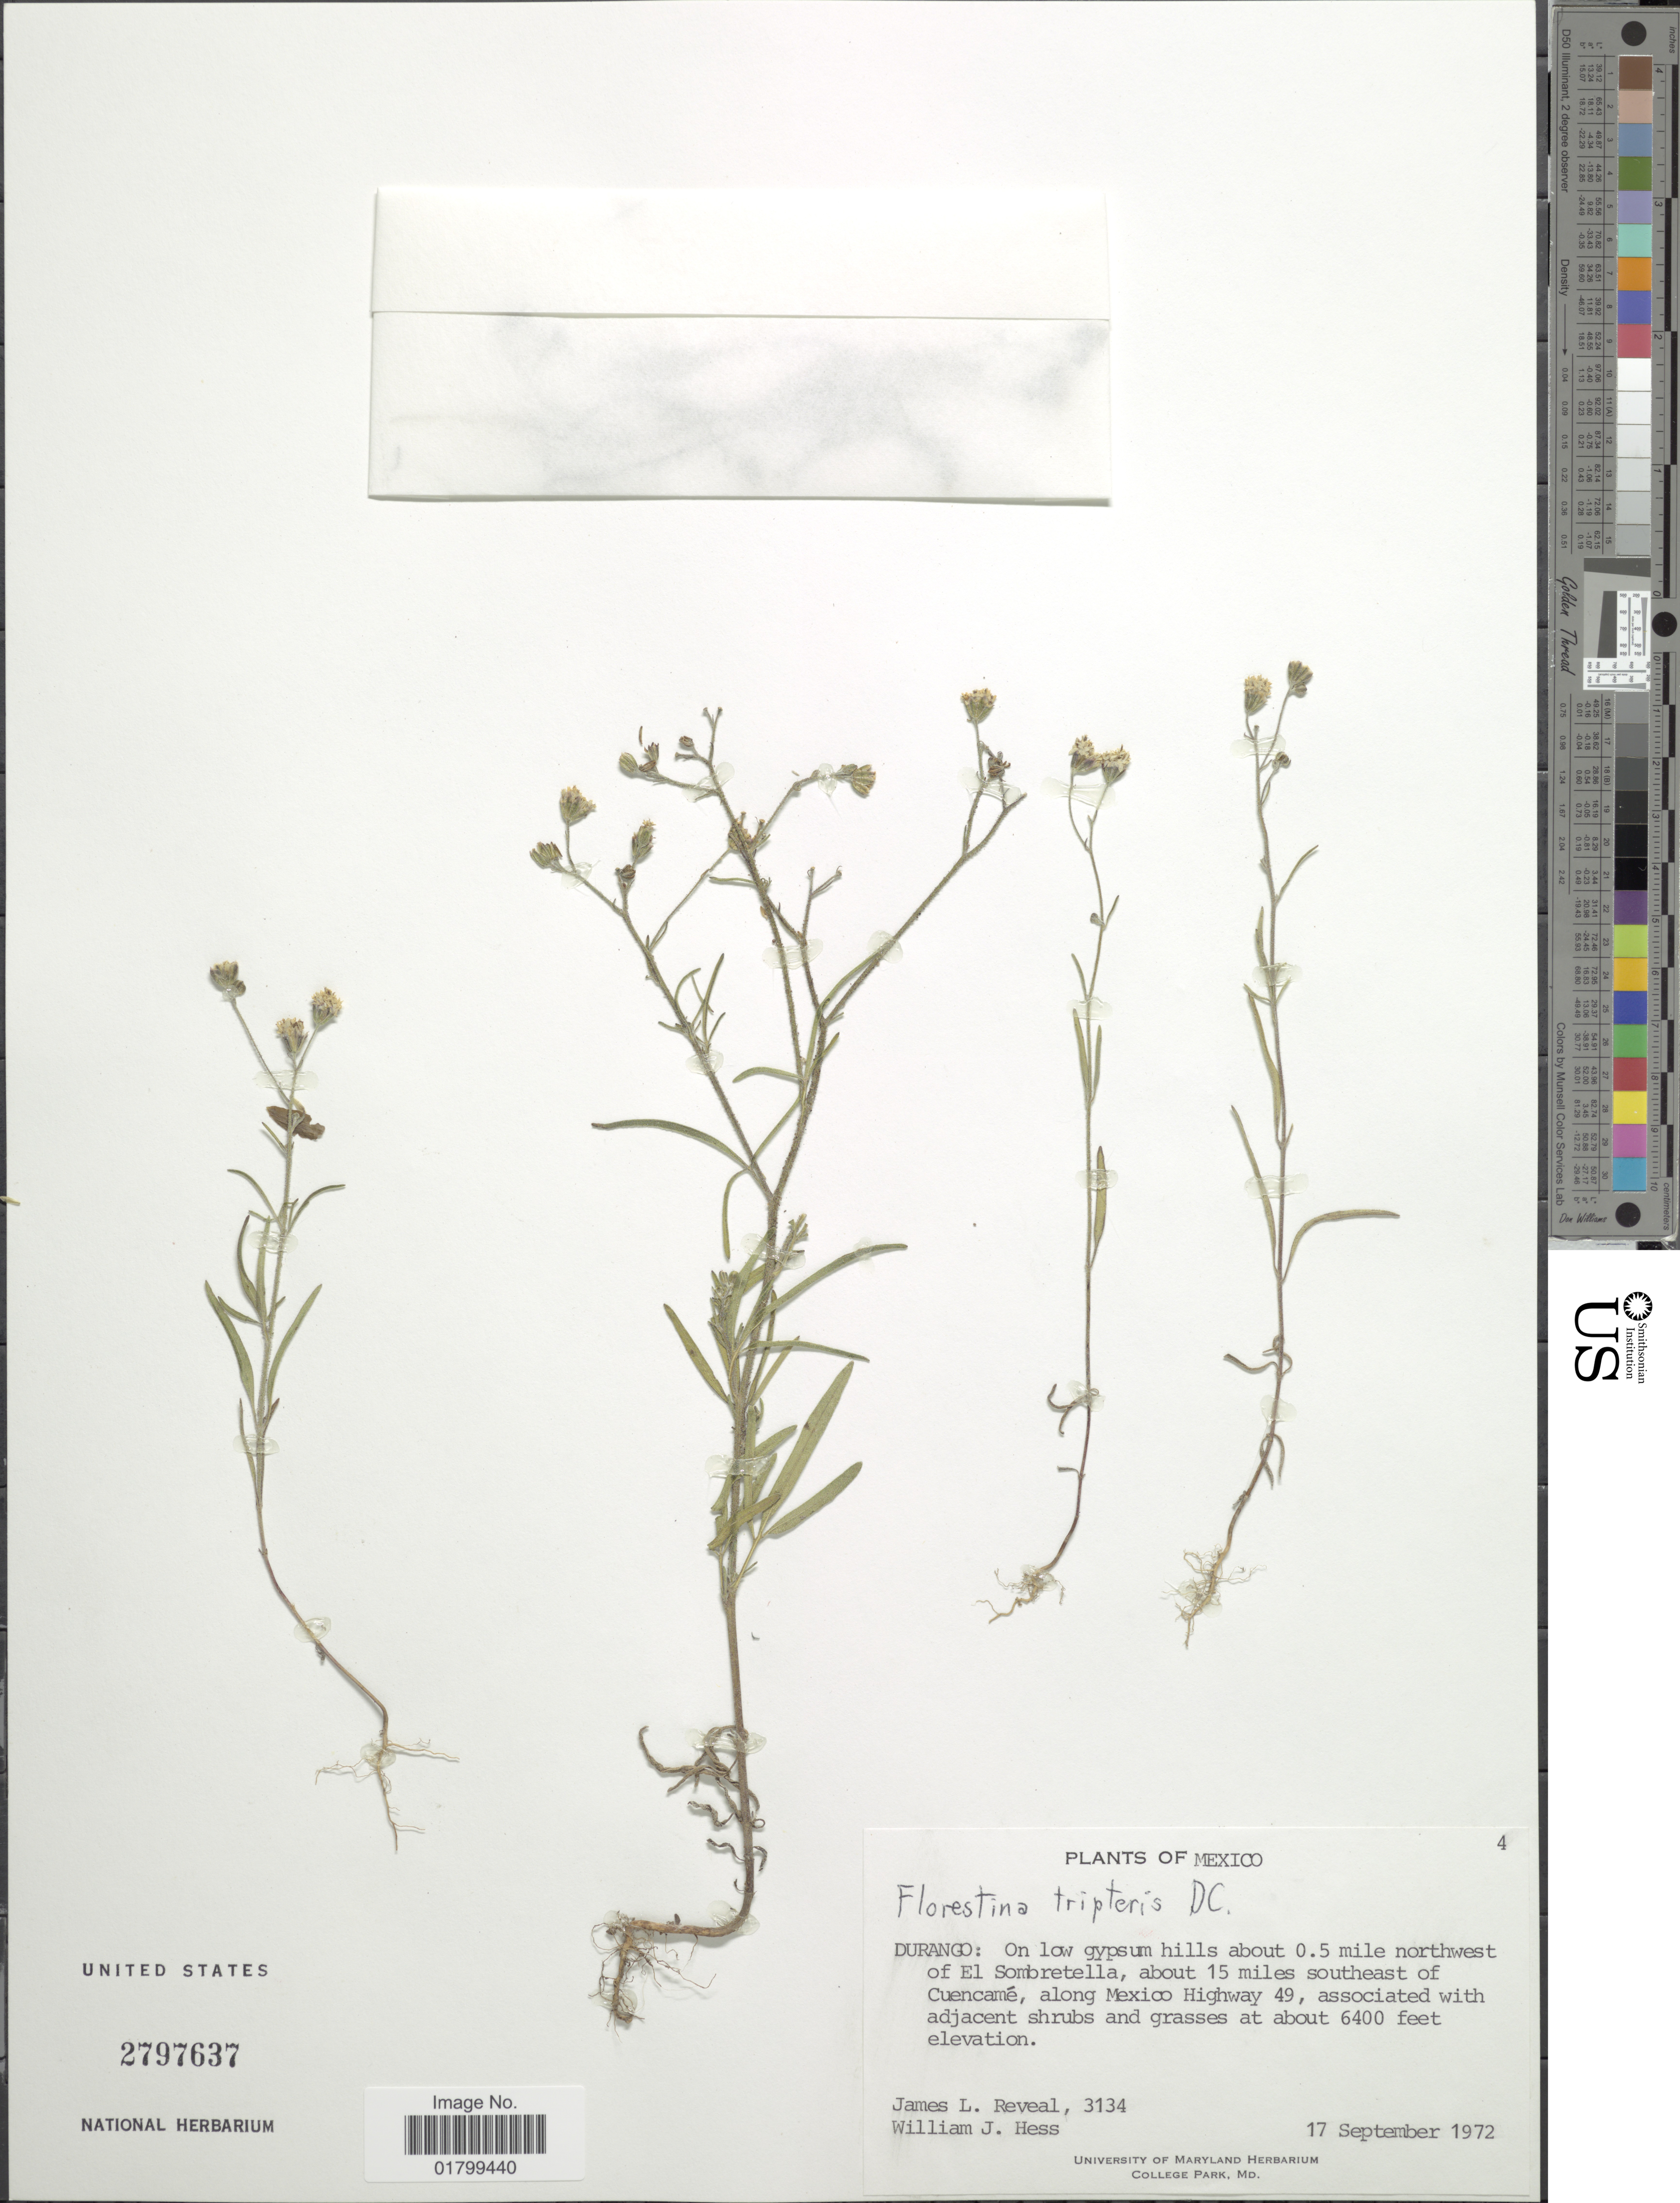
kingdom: Plantae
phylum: Tracheophyta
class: Magnoliopsida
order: Asterales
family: Asteraceae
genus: Florestina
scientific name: Florestina tripteris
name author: DC.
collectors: J. L. Reveal & W. Hess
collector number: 3134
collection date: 1972-09-17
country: Mexico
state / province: Durango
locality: About 0.5 mile northwest of El Sombretella, about 15 miles southeast of Cuencame, along Mexico Highway 49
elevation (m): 1951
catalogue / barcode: US 2797637